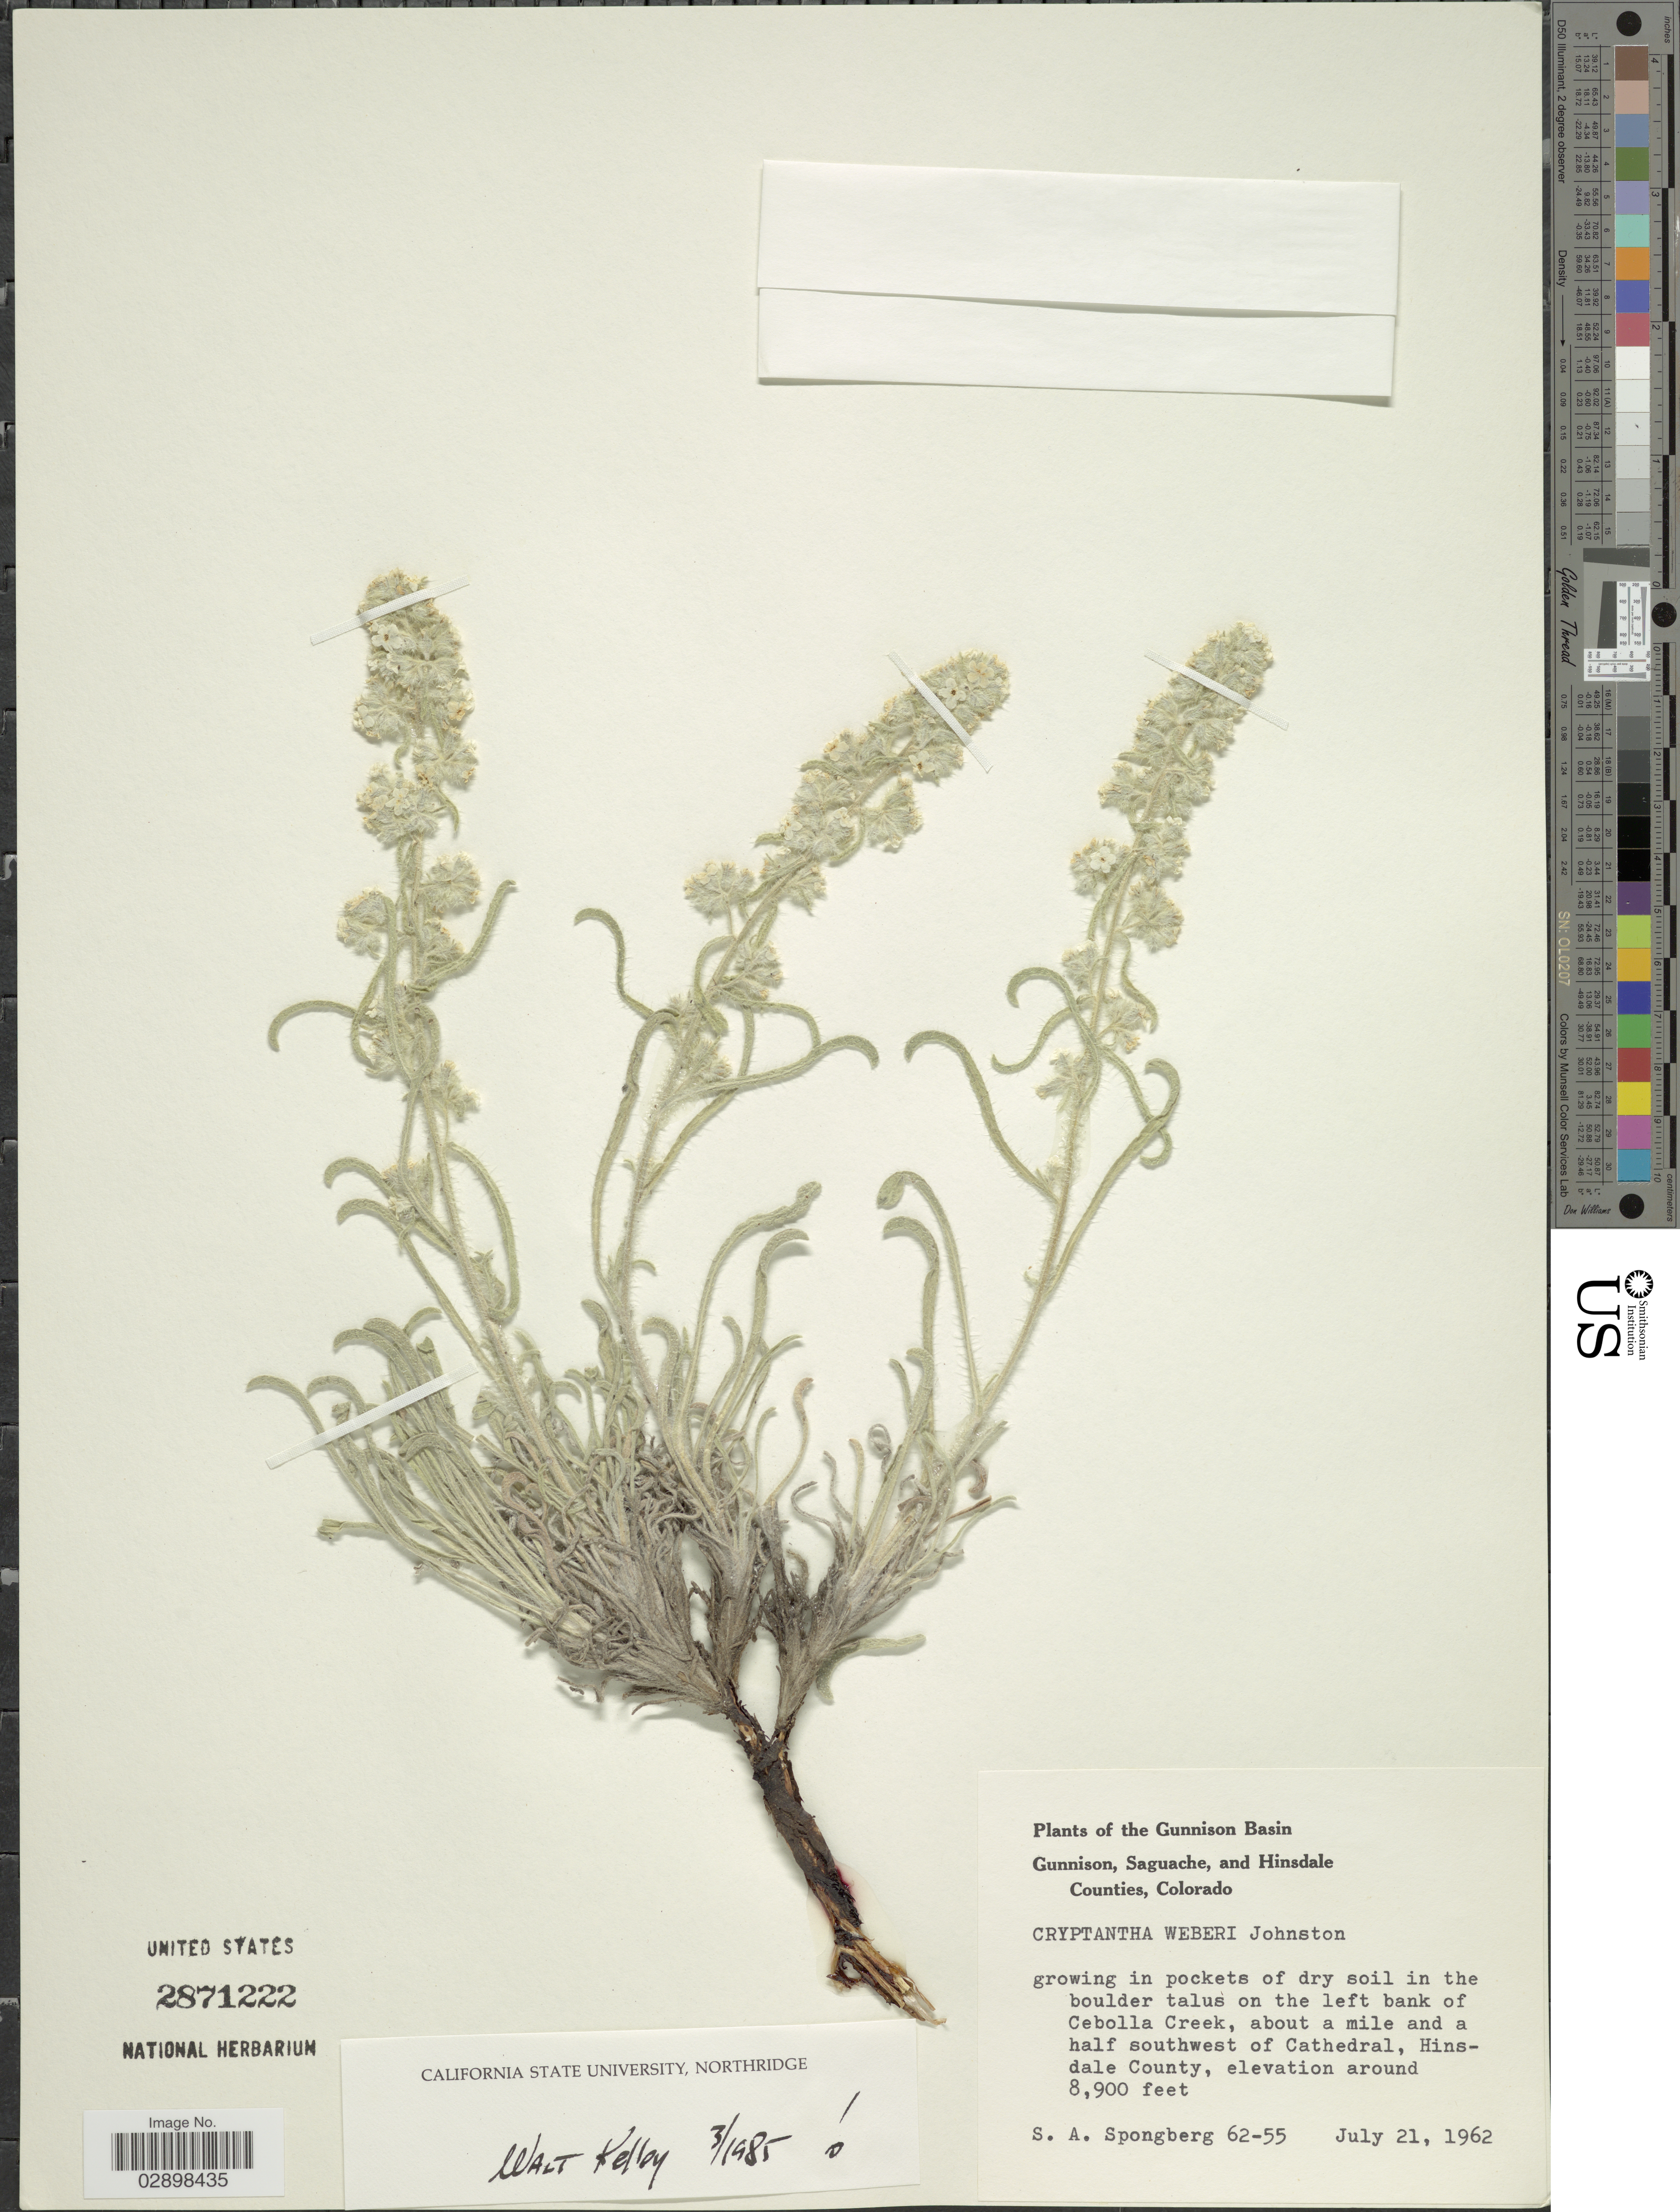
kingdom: Plantae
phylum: Tracheophyta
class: Magnoliopsida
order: Boraginales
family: Boraginaceae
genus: Cryptantha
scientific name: Cryptantha weberi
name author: I.M. Johnst.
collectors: S. A.Spongberg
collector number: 62-55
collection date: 1962-07-21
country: United States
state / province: Colorado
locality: The Gunnison Basin, Gunnison, Saguache, and Hinsdale Counties, on the left bank of Cebello Creek, about a mile and a half southwest of Cathedral, Hinsdale County.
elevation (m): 2713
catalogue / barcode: US 2871222